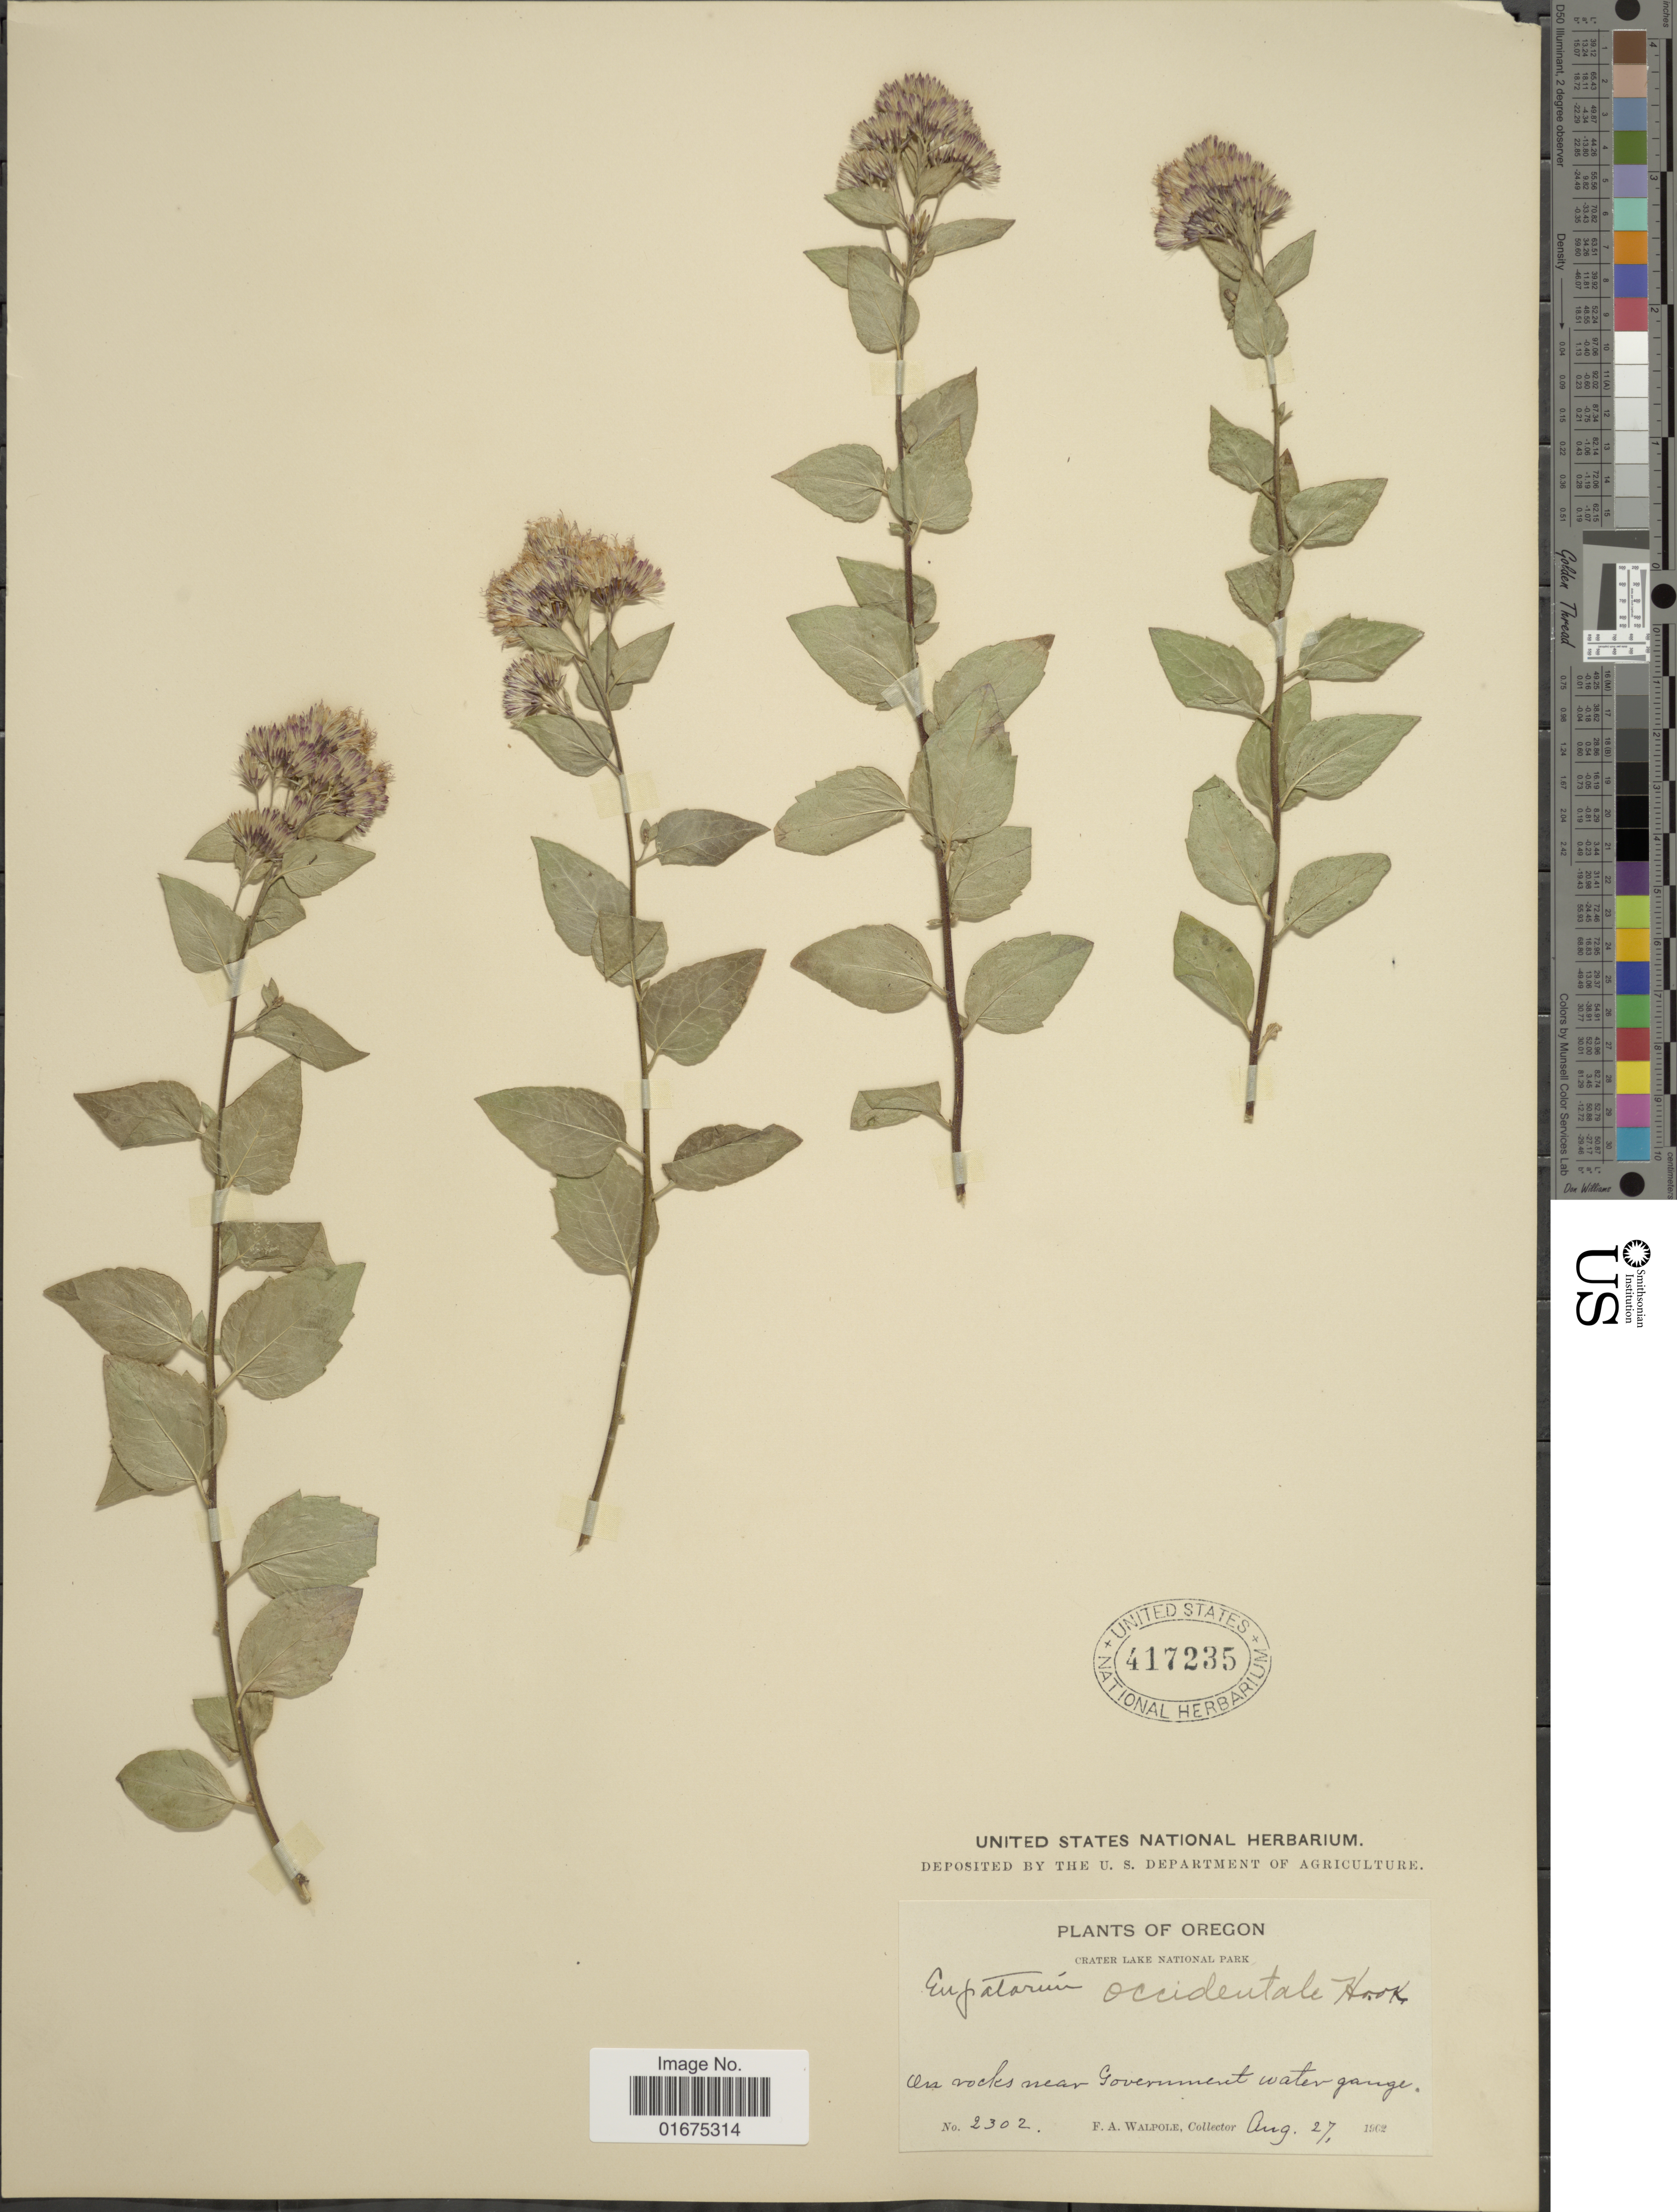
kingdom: Plantae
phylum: Tracheophyta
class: Magnoliopsida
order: Asterales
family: Asteraceae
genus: Ageratina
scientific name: Ageratina occidentalis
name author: (Hook.) R.M. King & H. Rob.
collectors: F. Walpole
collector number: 2302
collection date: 1962-08-27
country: United States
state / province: Oregon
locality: Crater Lake National Park, On rocks near Government water gauge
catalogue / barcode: US 417235